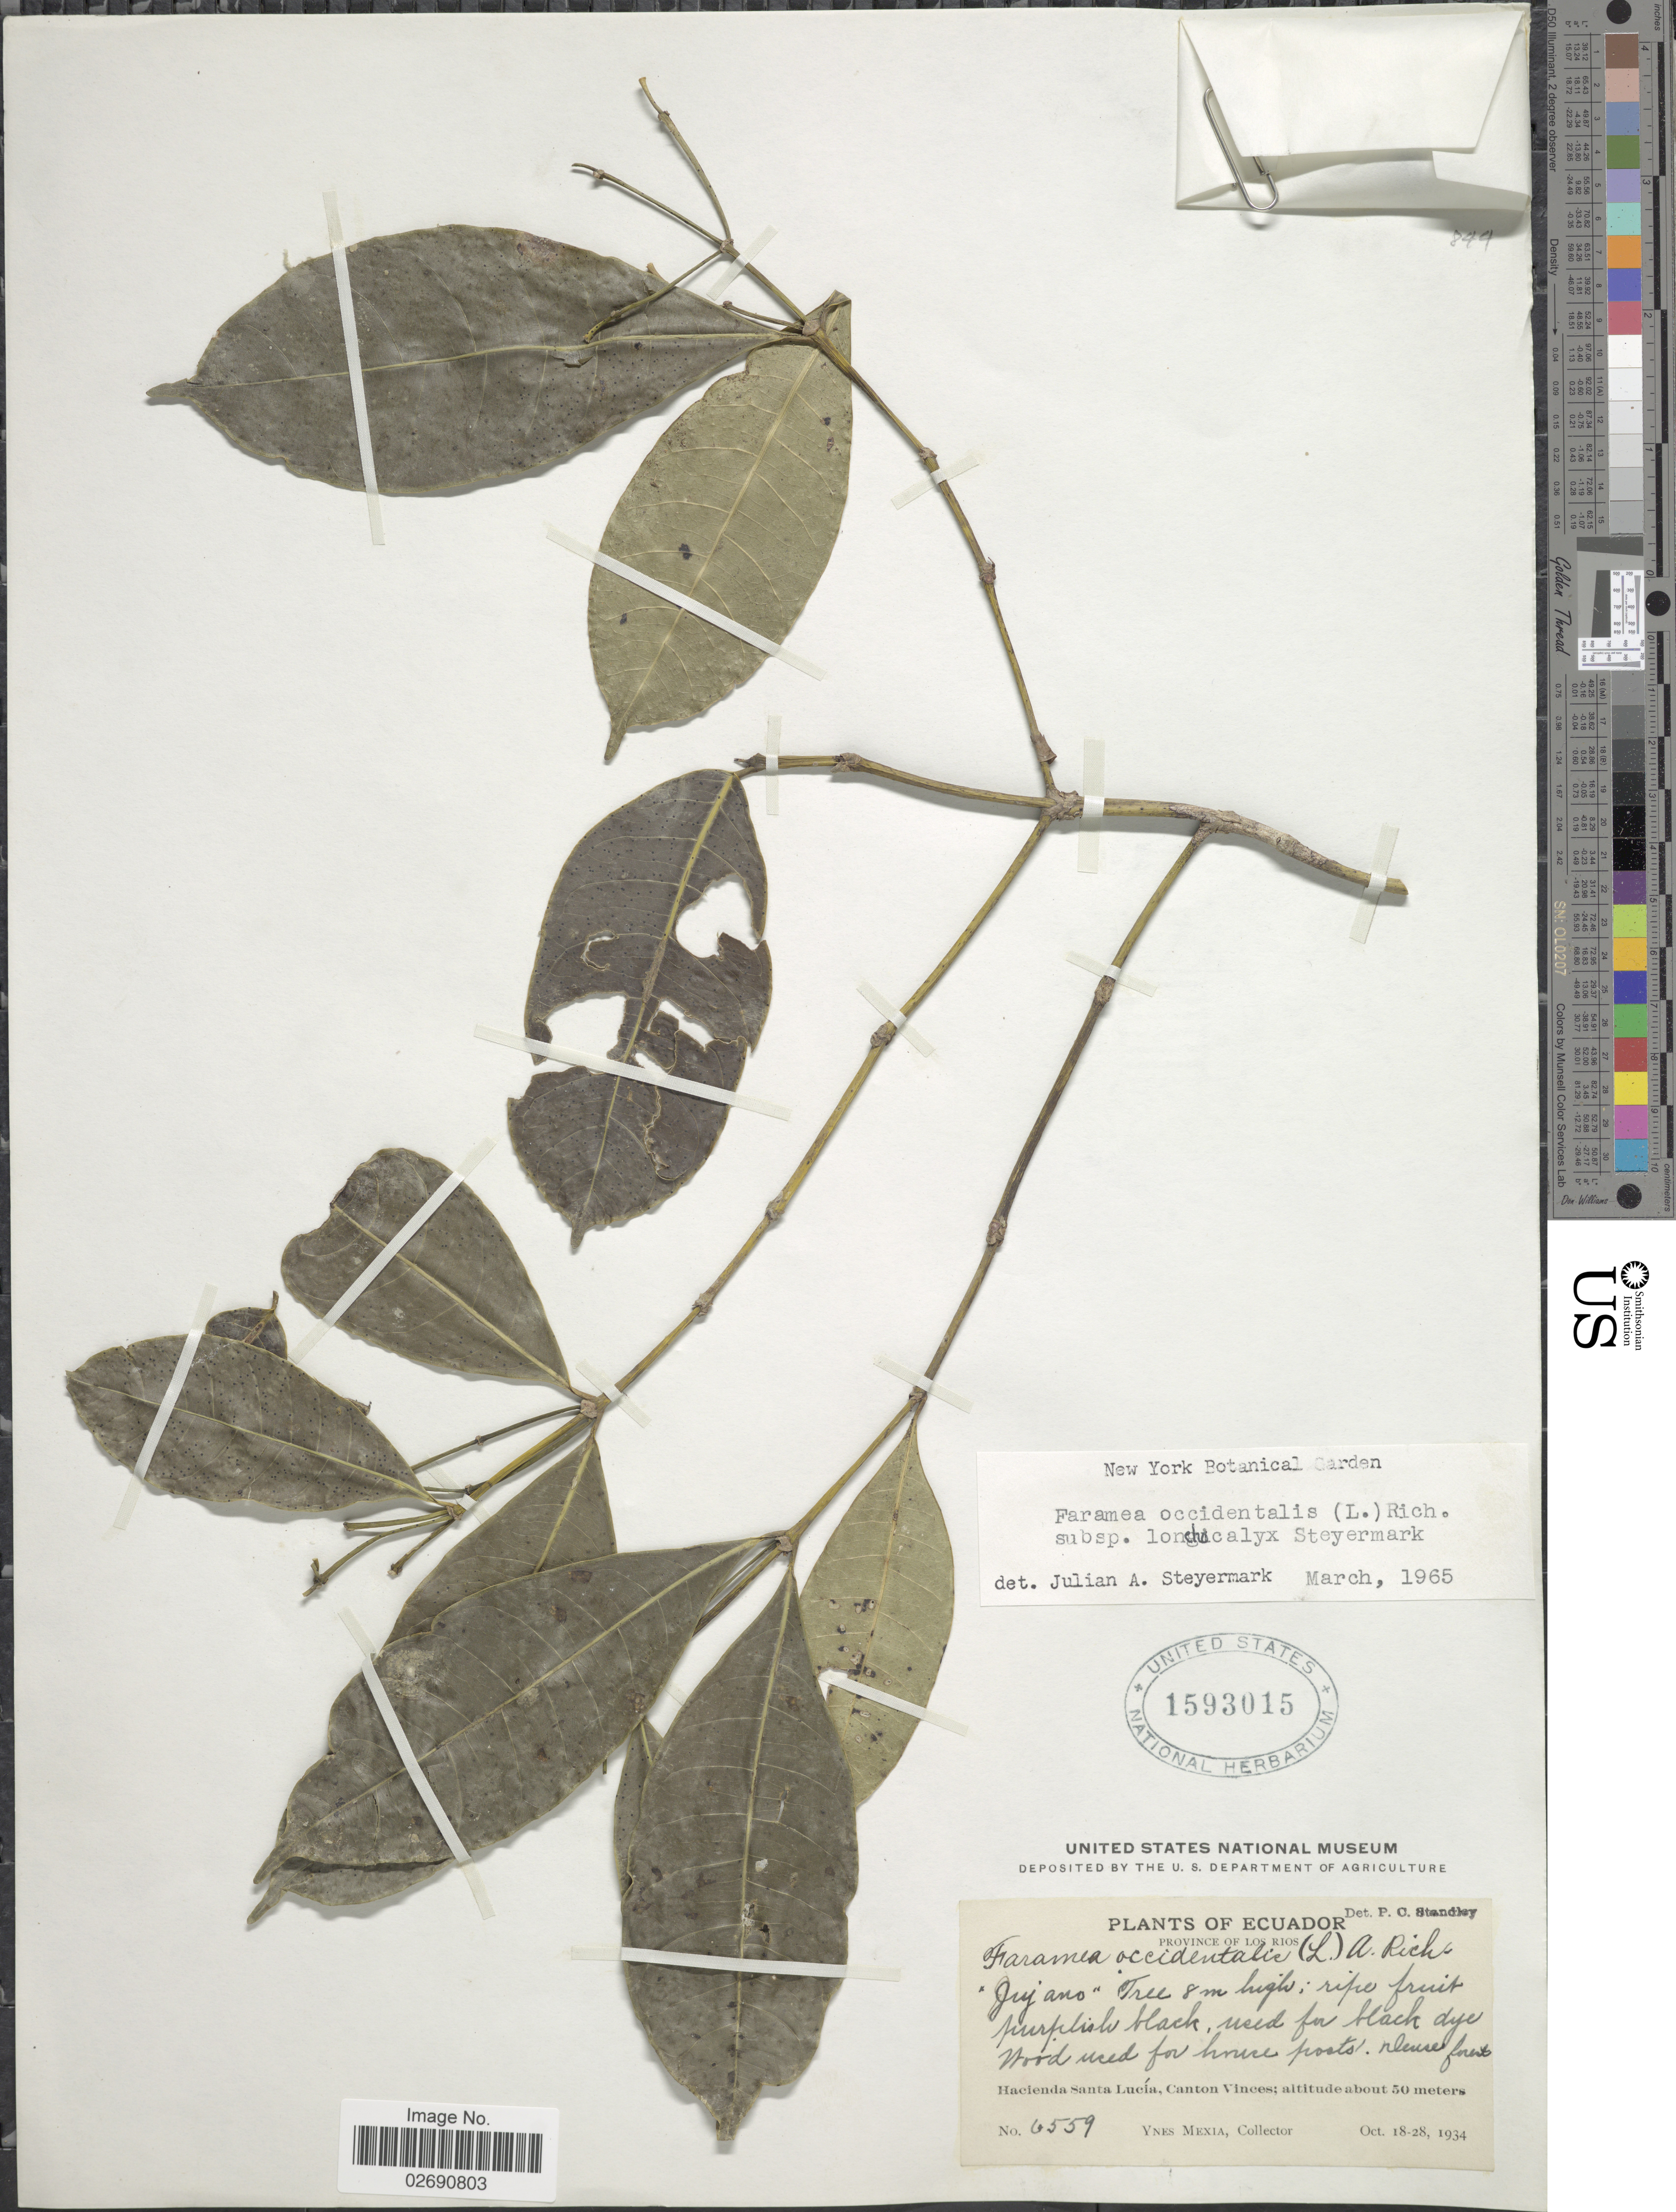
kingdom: Plantae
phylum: Tracheophyta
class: Magnoliopsida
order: Gentianales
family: Rubiaceae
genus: Faramea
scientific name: Faramea occidentalis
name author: (L.) A. Rich.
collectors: Y. Mexia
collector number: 6559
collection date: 1934-10-18/1934-10-28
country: Ecuador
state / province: Los Ríos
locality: Dense forest, Hacienda Santa Lucía, Canton Vinces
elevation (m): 50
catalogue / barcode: US 1593015